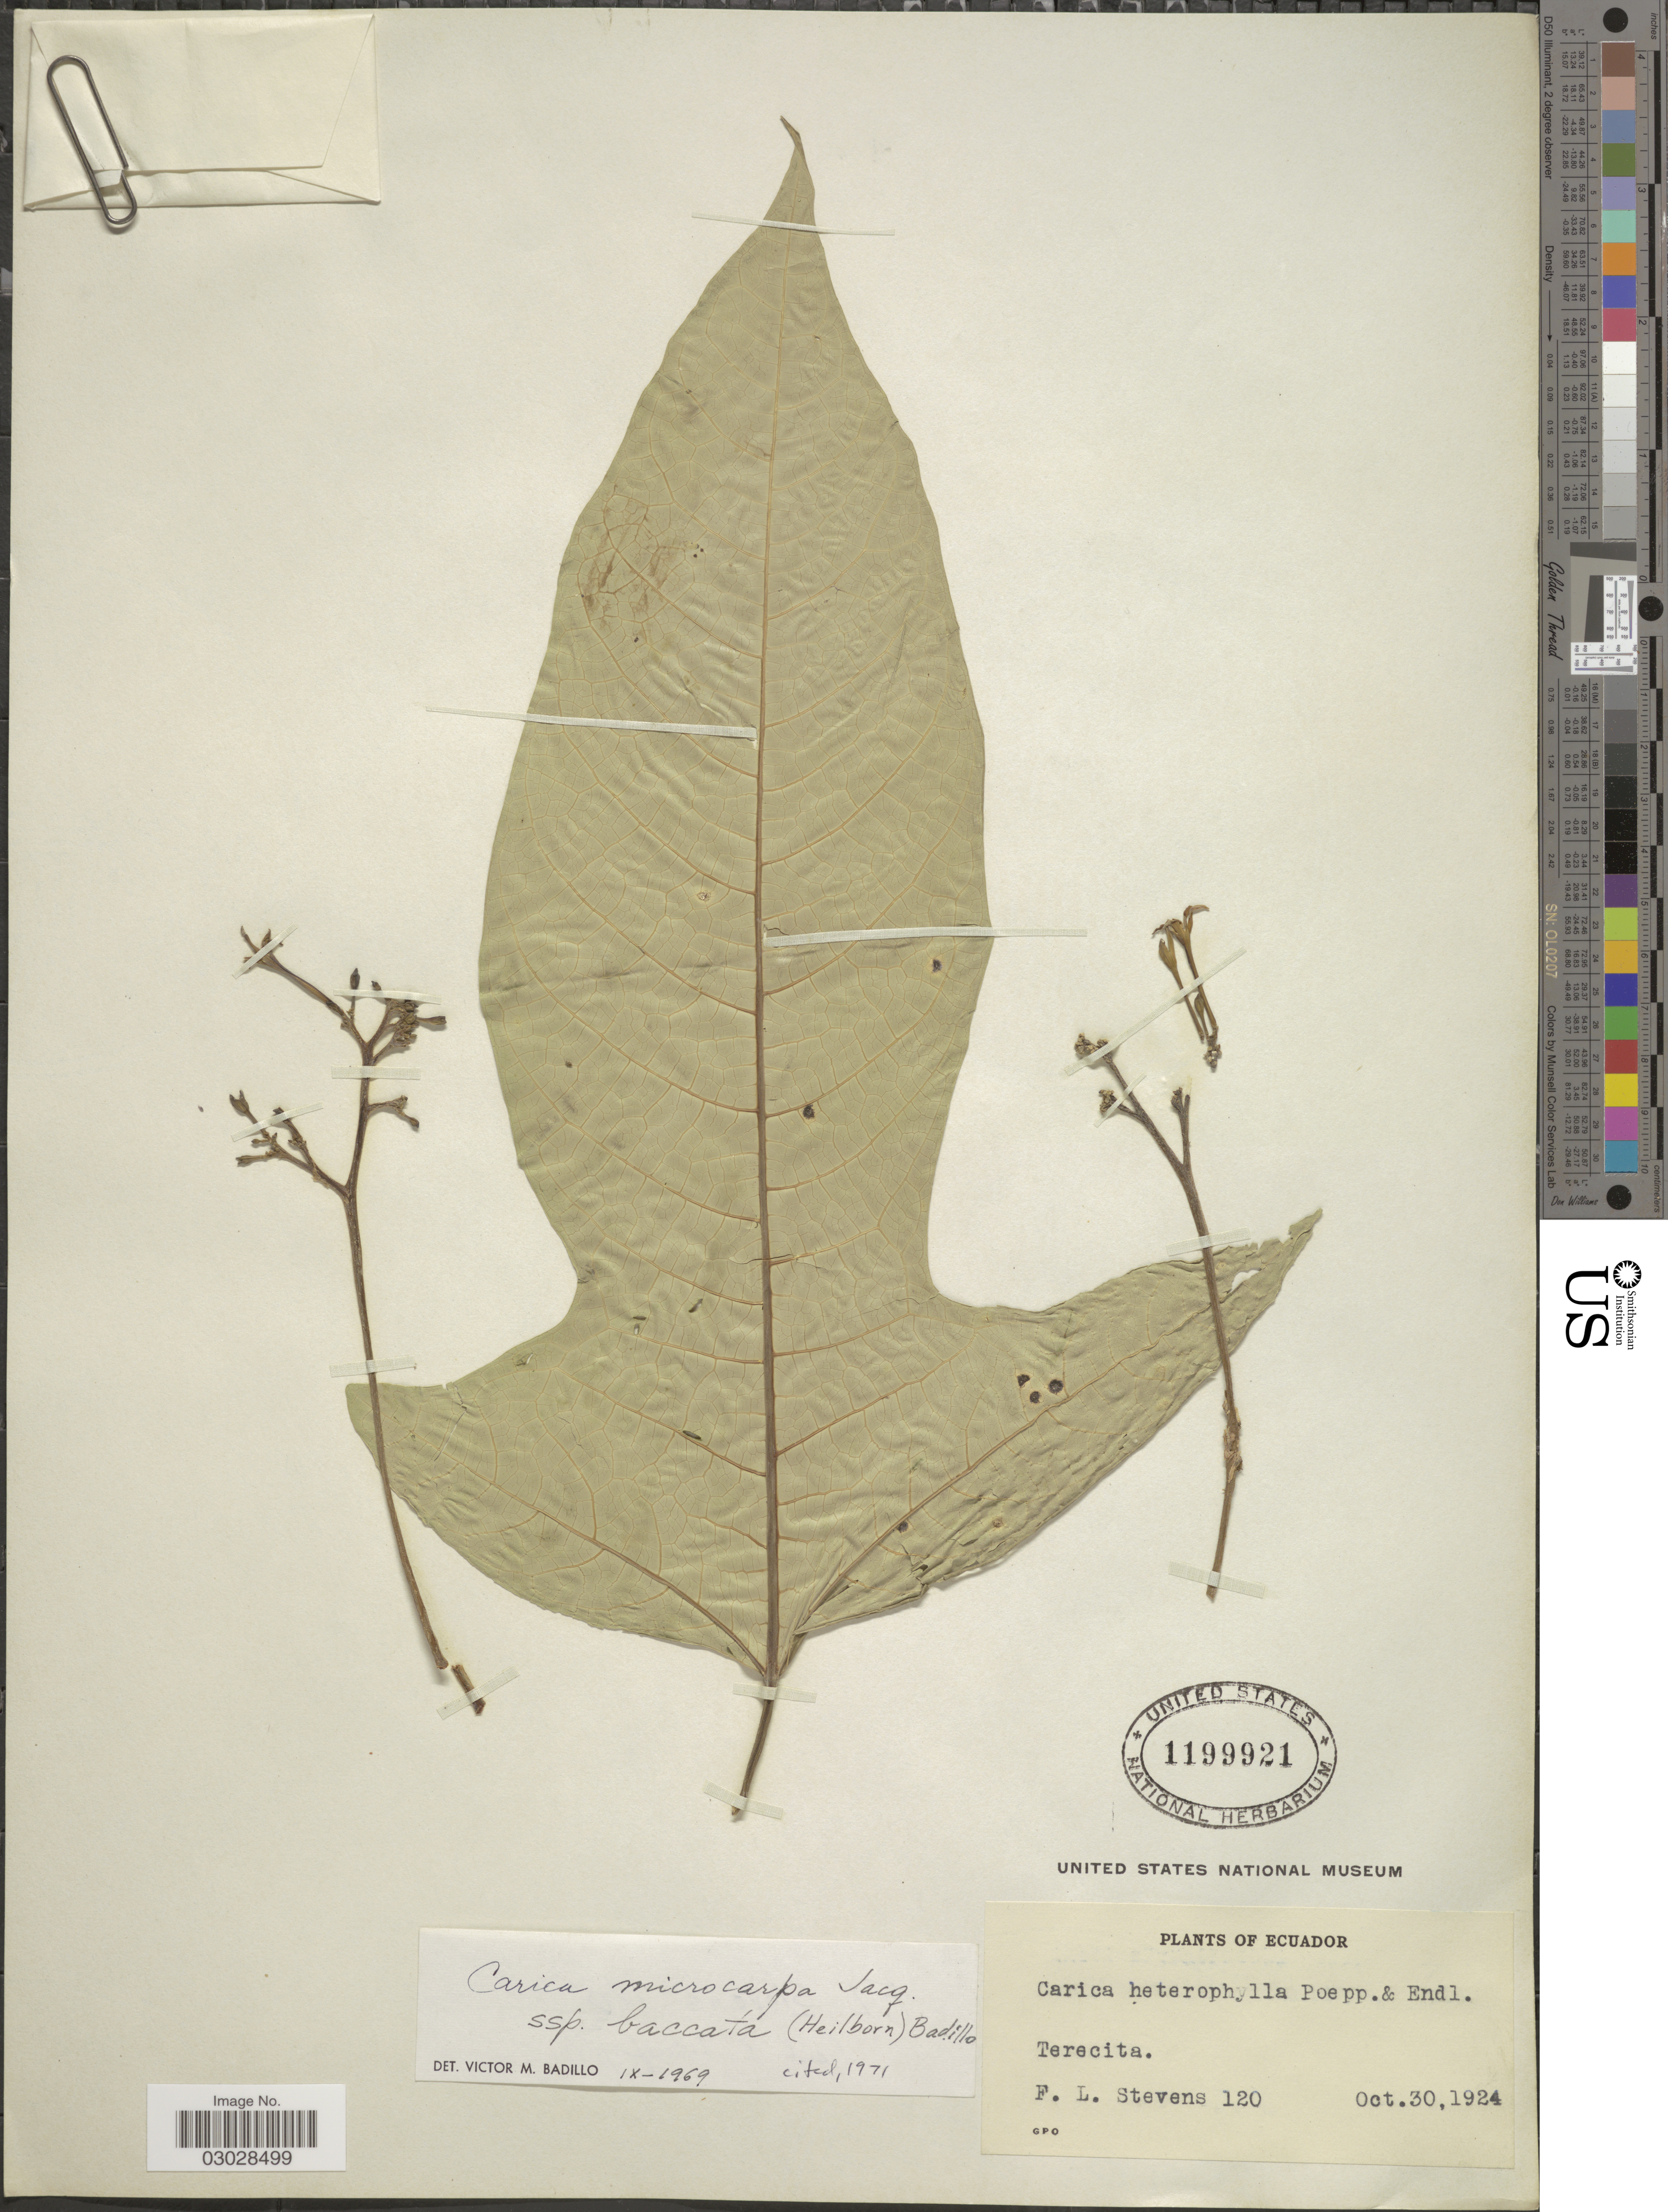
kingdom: Plantae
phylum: Tracheophyta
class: Magnoliopsida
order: Brassicales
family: Caricaceae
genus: Vasconcellea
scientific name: Vasconcellea microcarpa subsp. baccata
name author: (Heilborn) V.M. Badillo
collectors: F. L. Stevens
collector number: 120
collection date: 1924-10-30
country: Ecuador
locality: Terecita.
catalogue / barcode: US 1199921